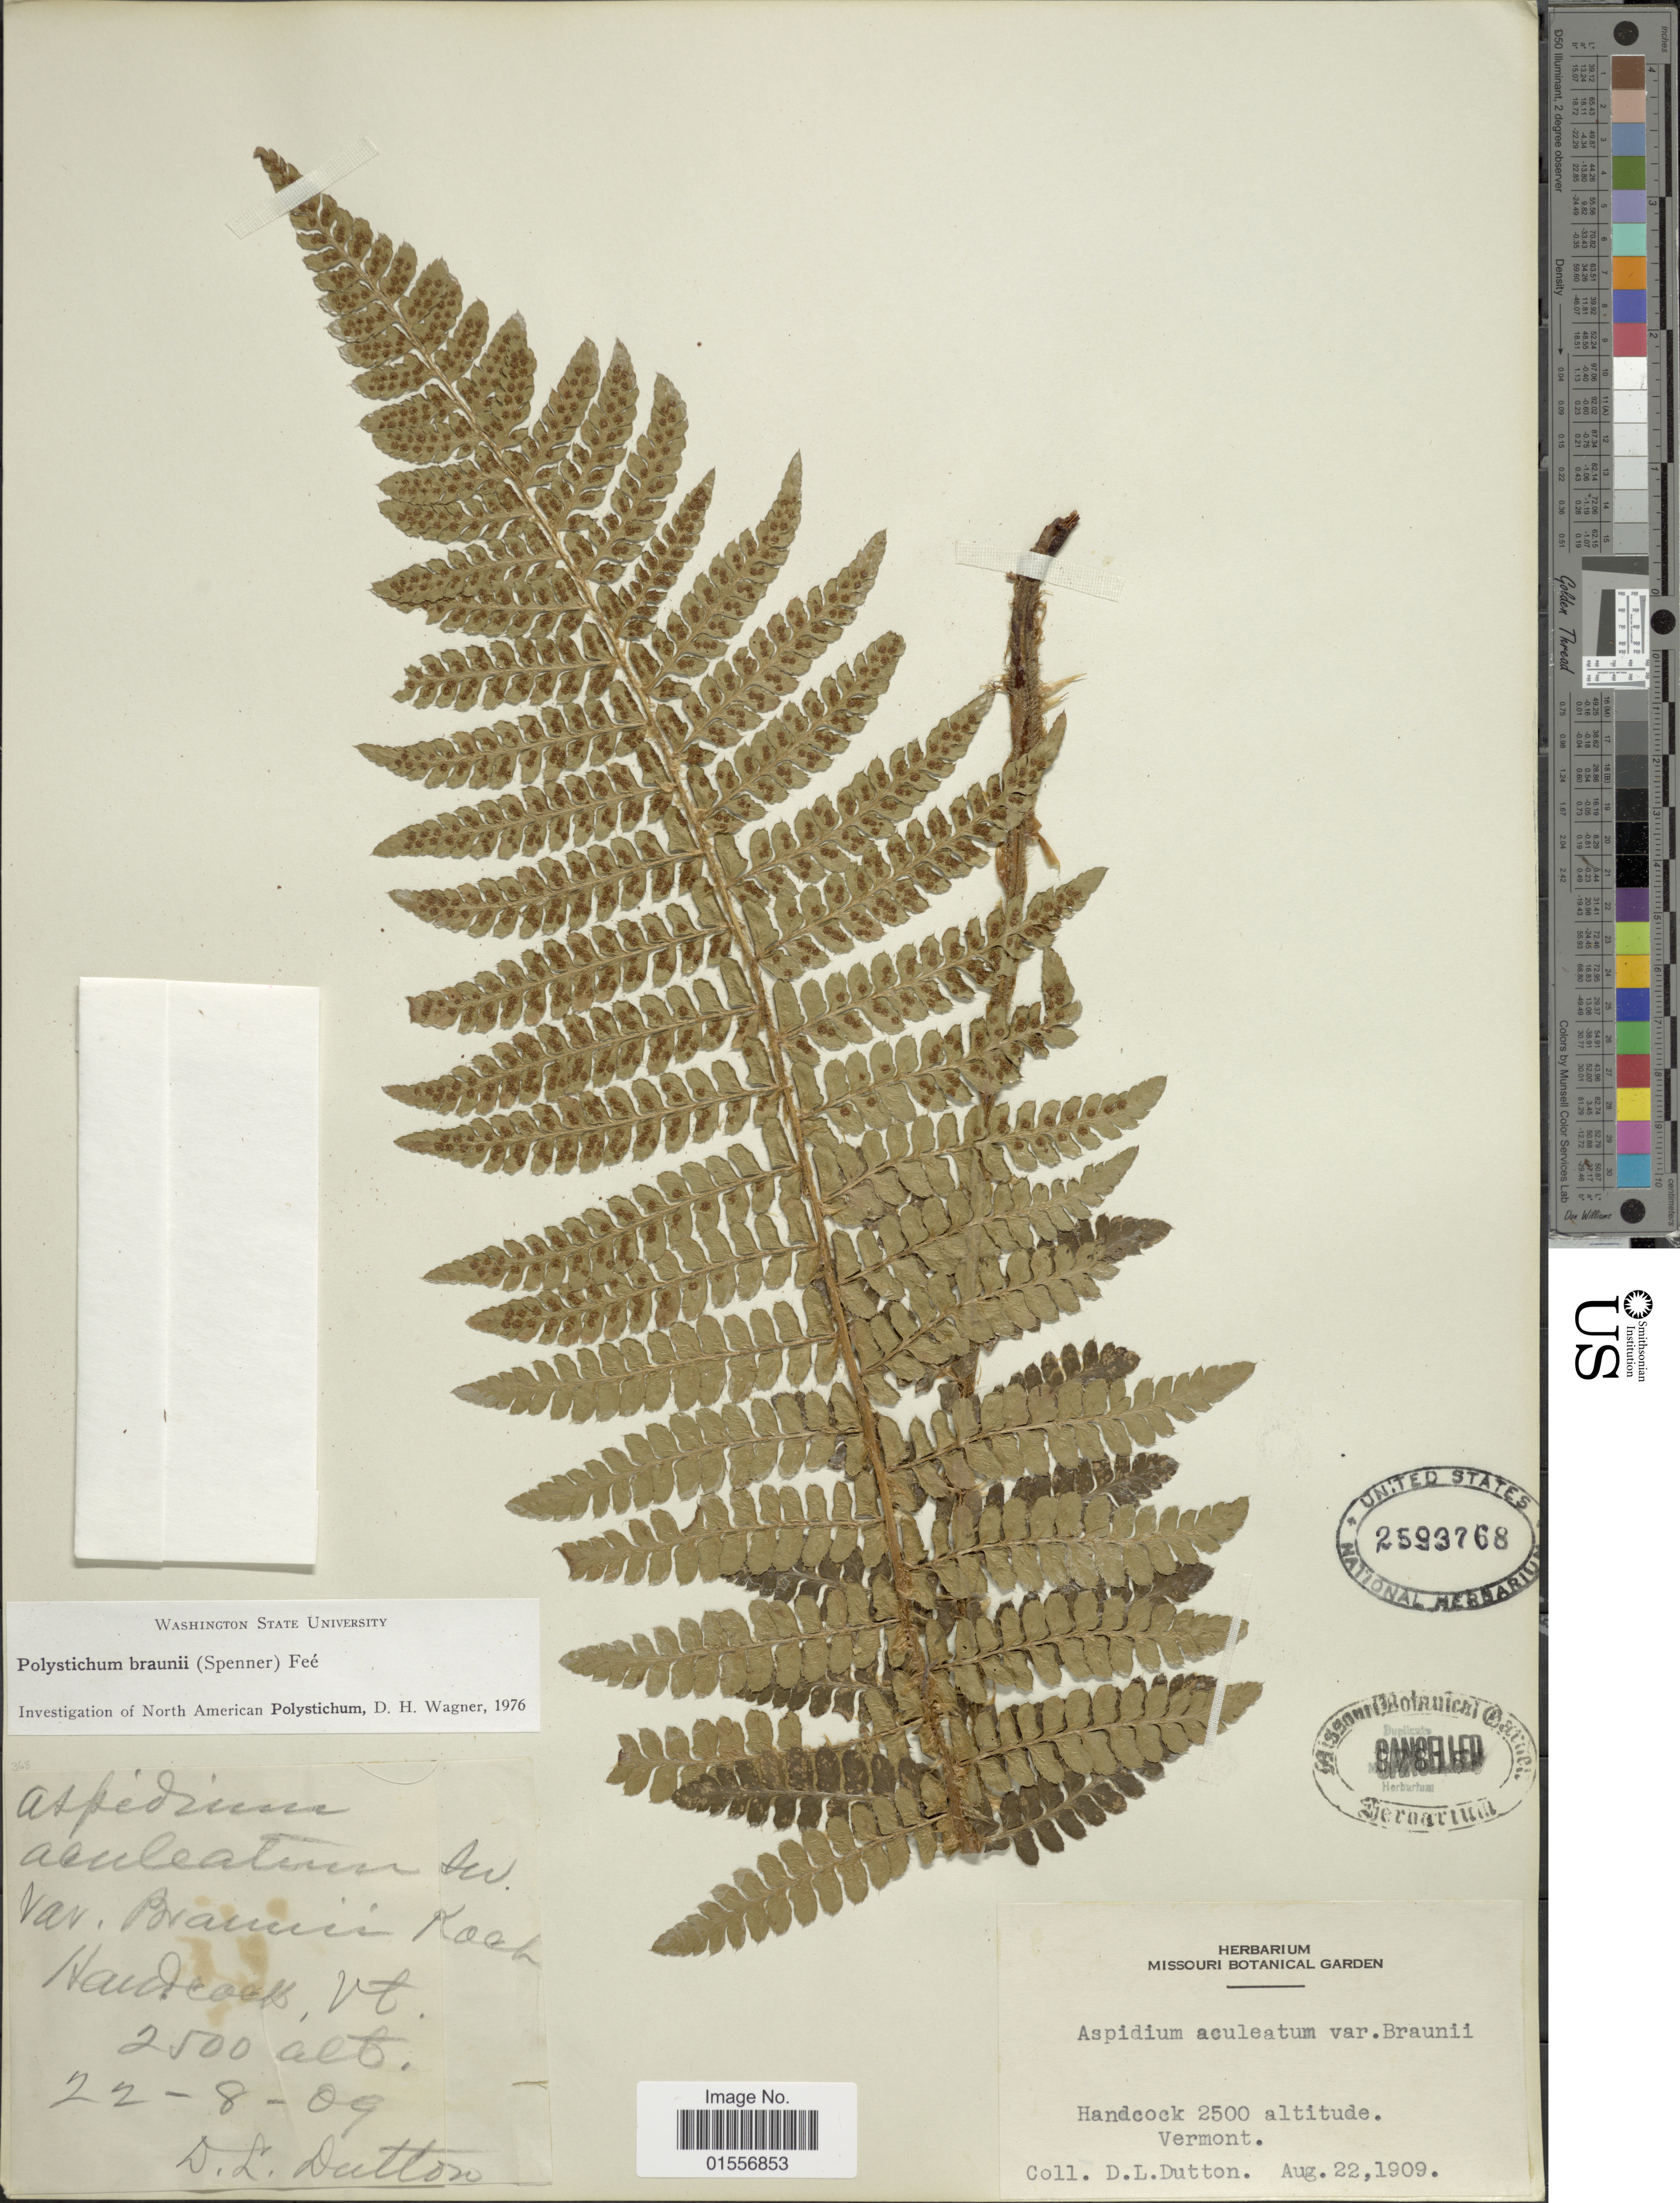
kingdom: Plantae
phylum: Tracheophyta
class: Polypodiopsida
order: Polypodiales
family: Dryopteridaceae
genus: Polystichum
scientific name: Polystichum braunii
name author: (Spenn.) Fée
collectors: D. Dutton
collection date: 1909-08-22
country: United States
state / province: Vermont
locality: Handcock.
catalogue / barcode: US 2593768